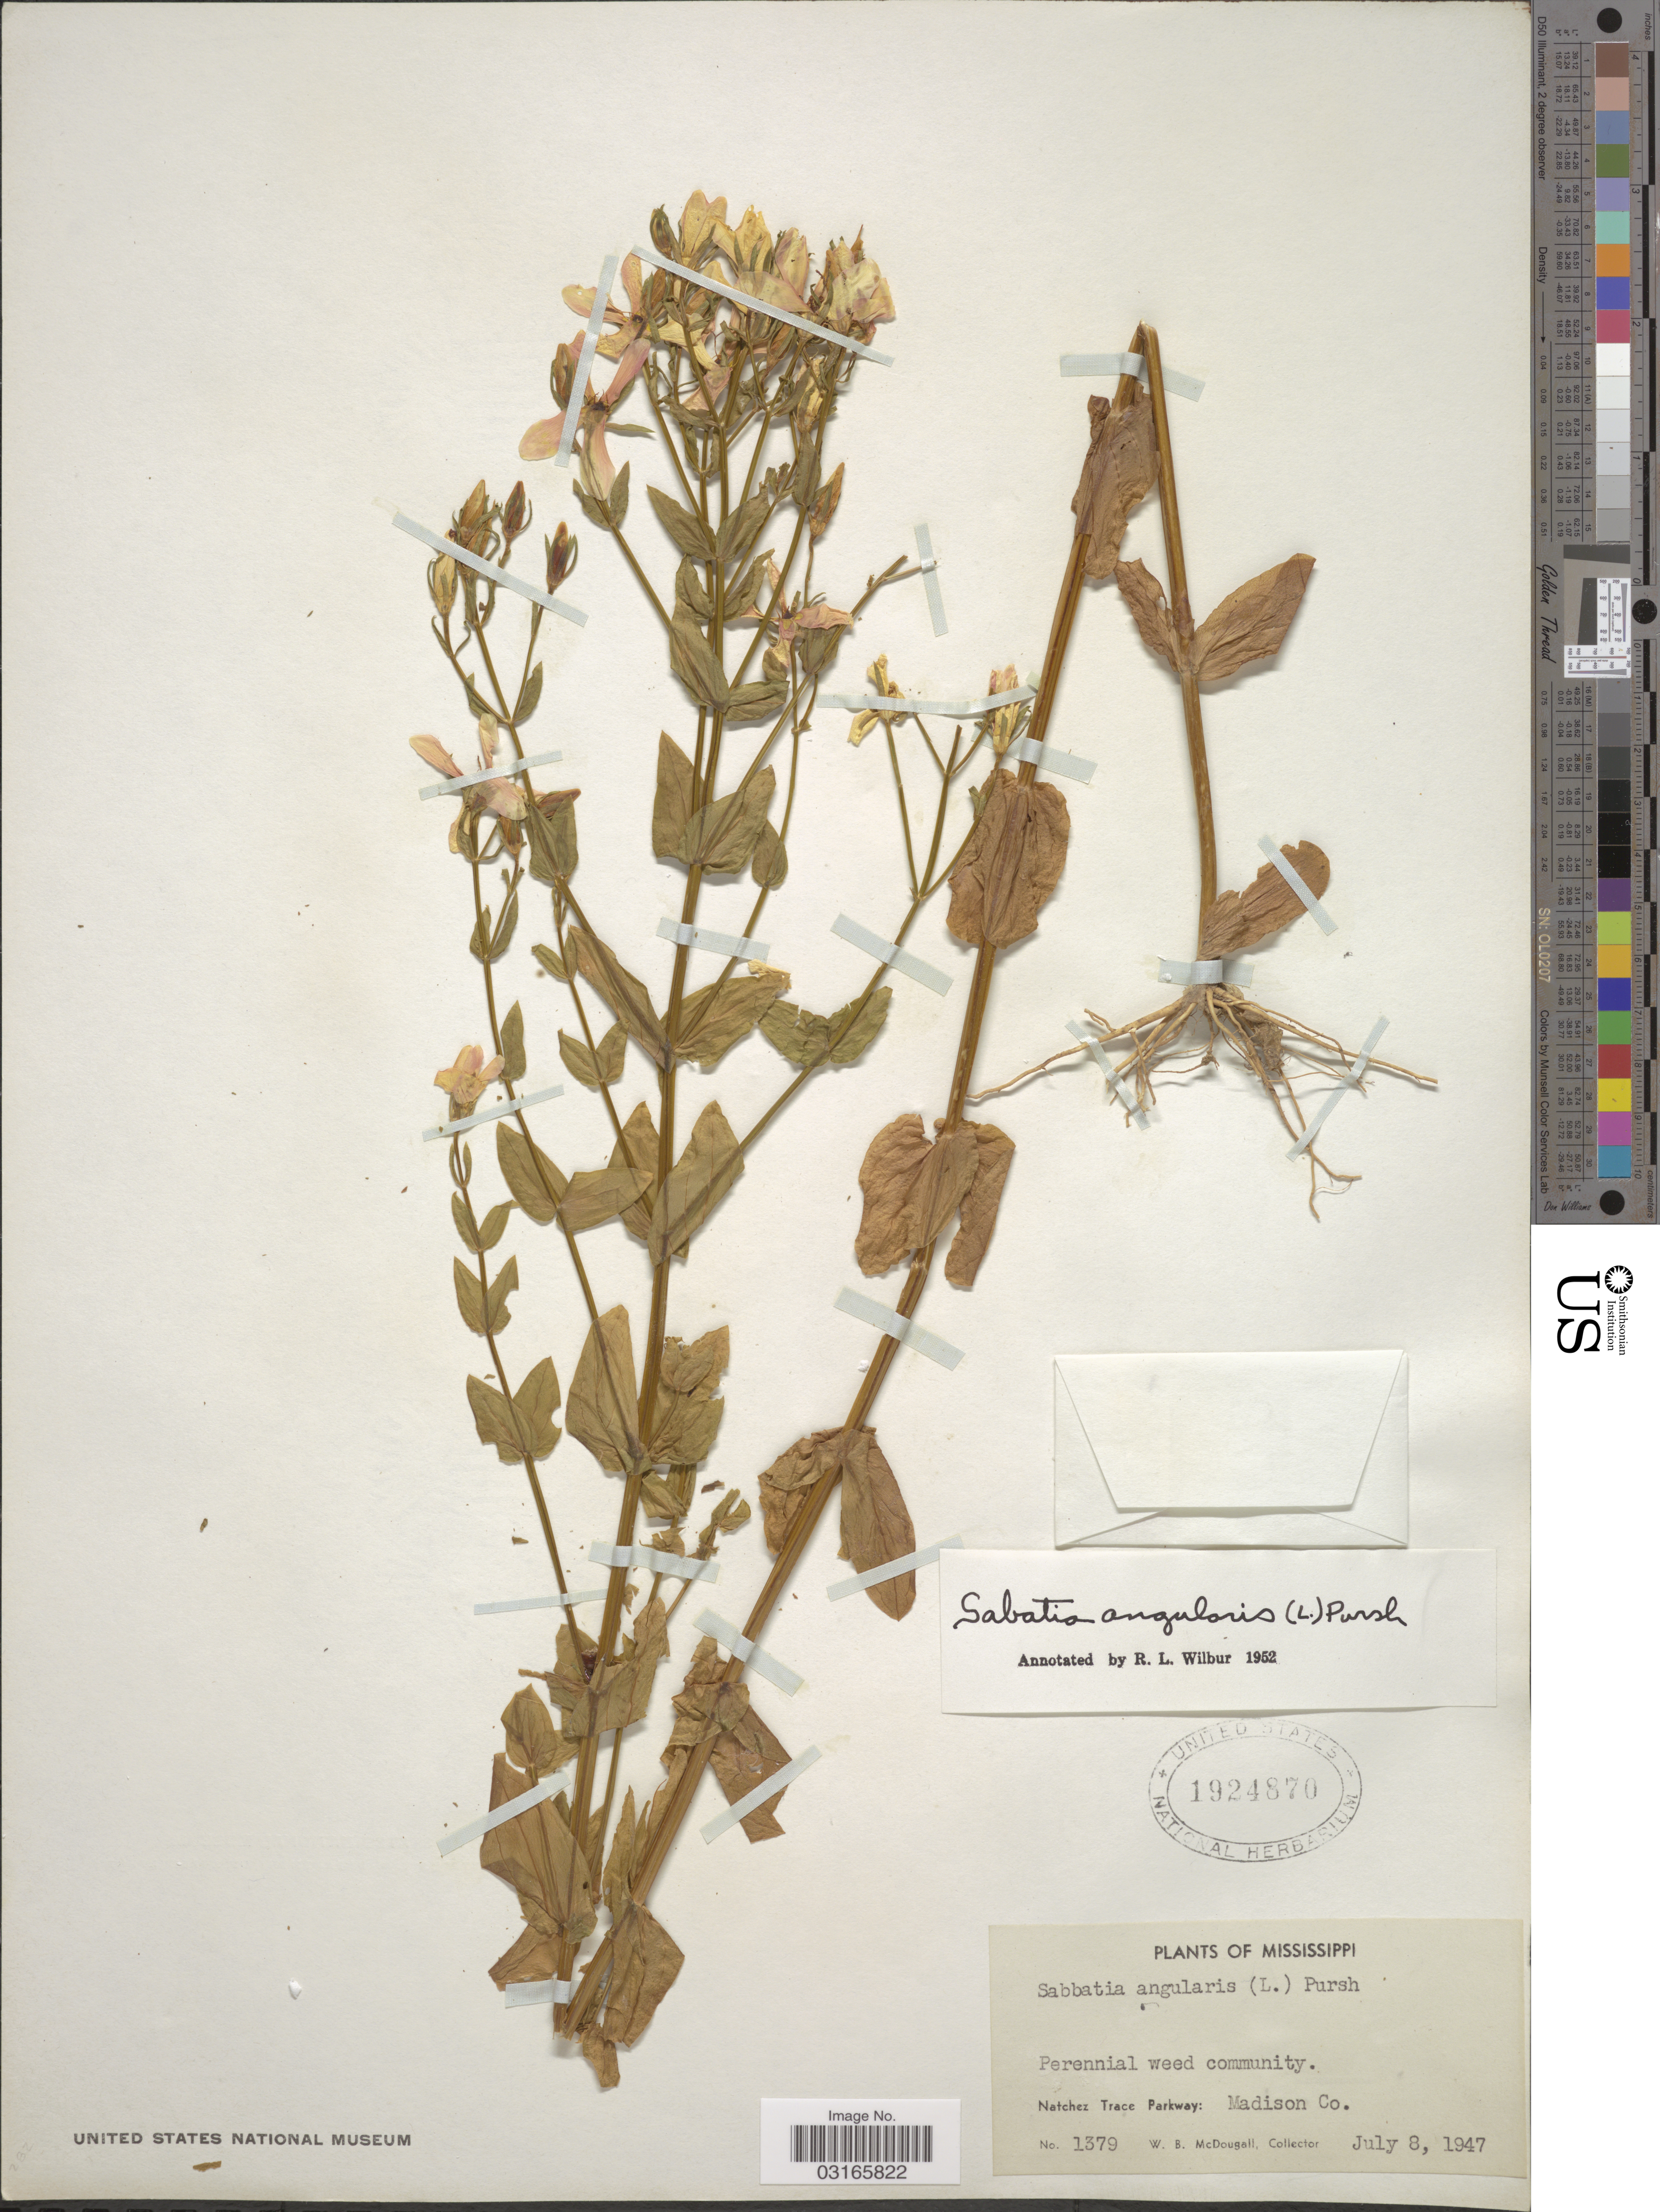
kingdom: Plantae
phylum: Tracheophyta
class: Magnoliopsida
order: Gentianales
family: Gentianaceae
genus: Sabatia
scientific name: Sabatia angularis (L.) Pursh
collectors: W. B. McDougall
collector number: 1379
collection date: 1947-07-08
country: United States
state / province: Mississippi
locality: Natchez Trace Parkway: Madison Co.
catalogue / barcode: US 1924870